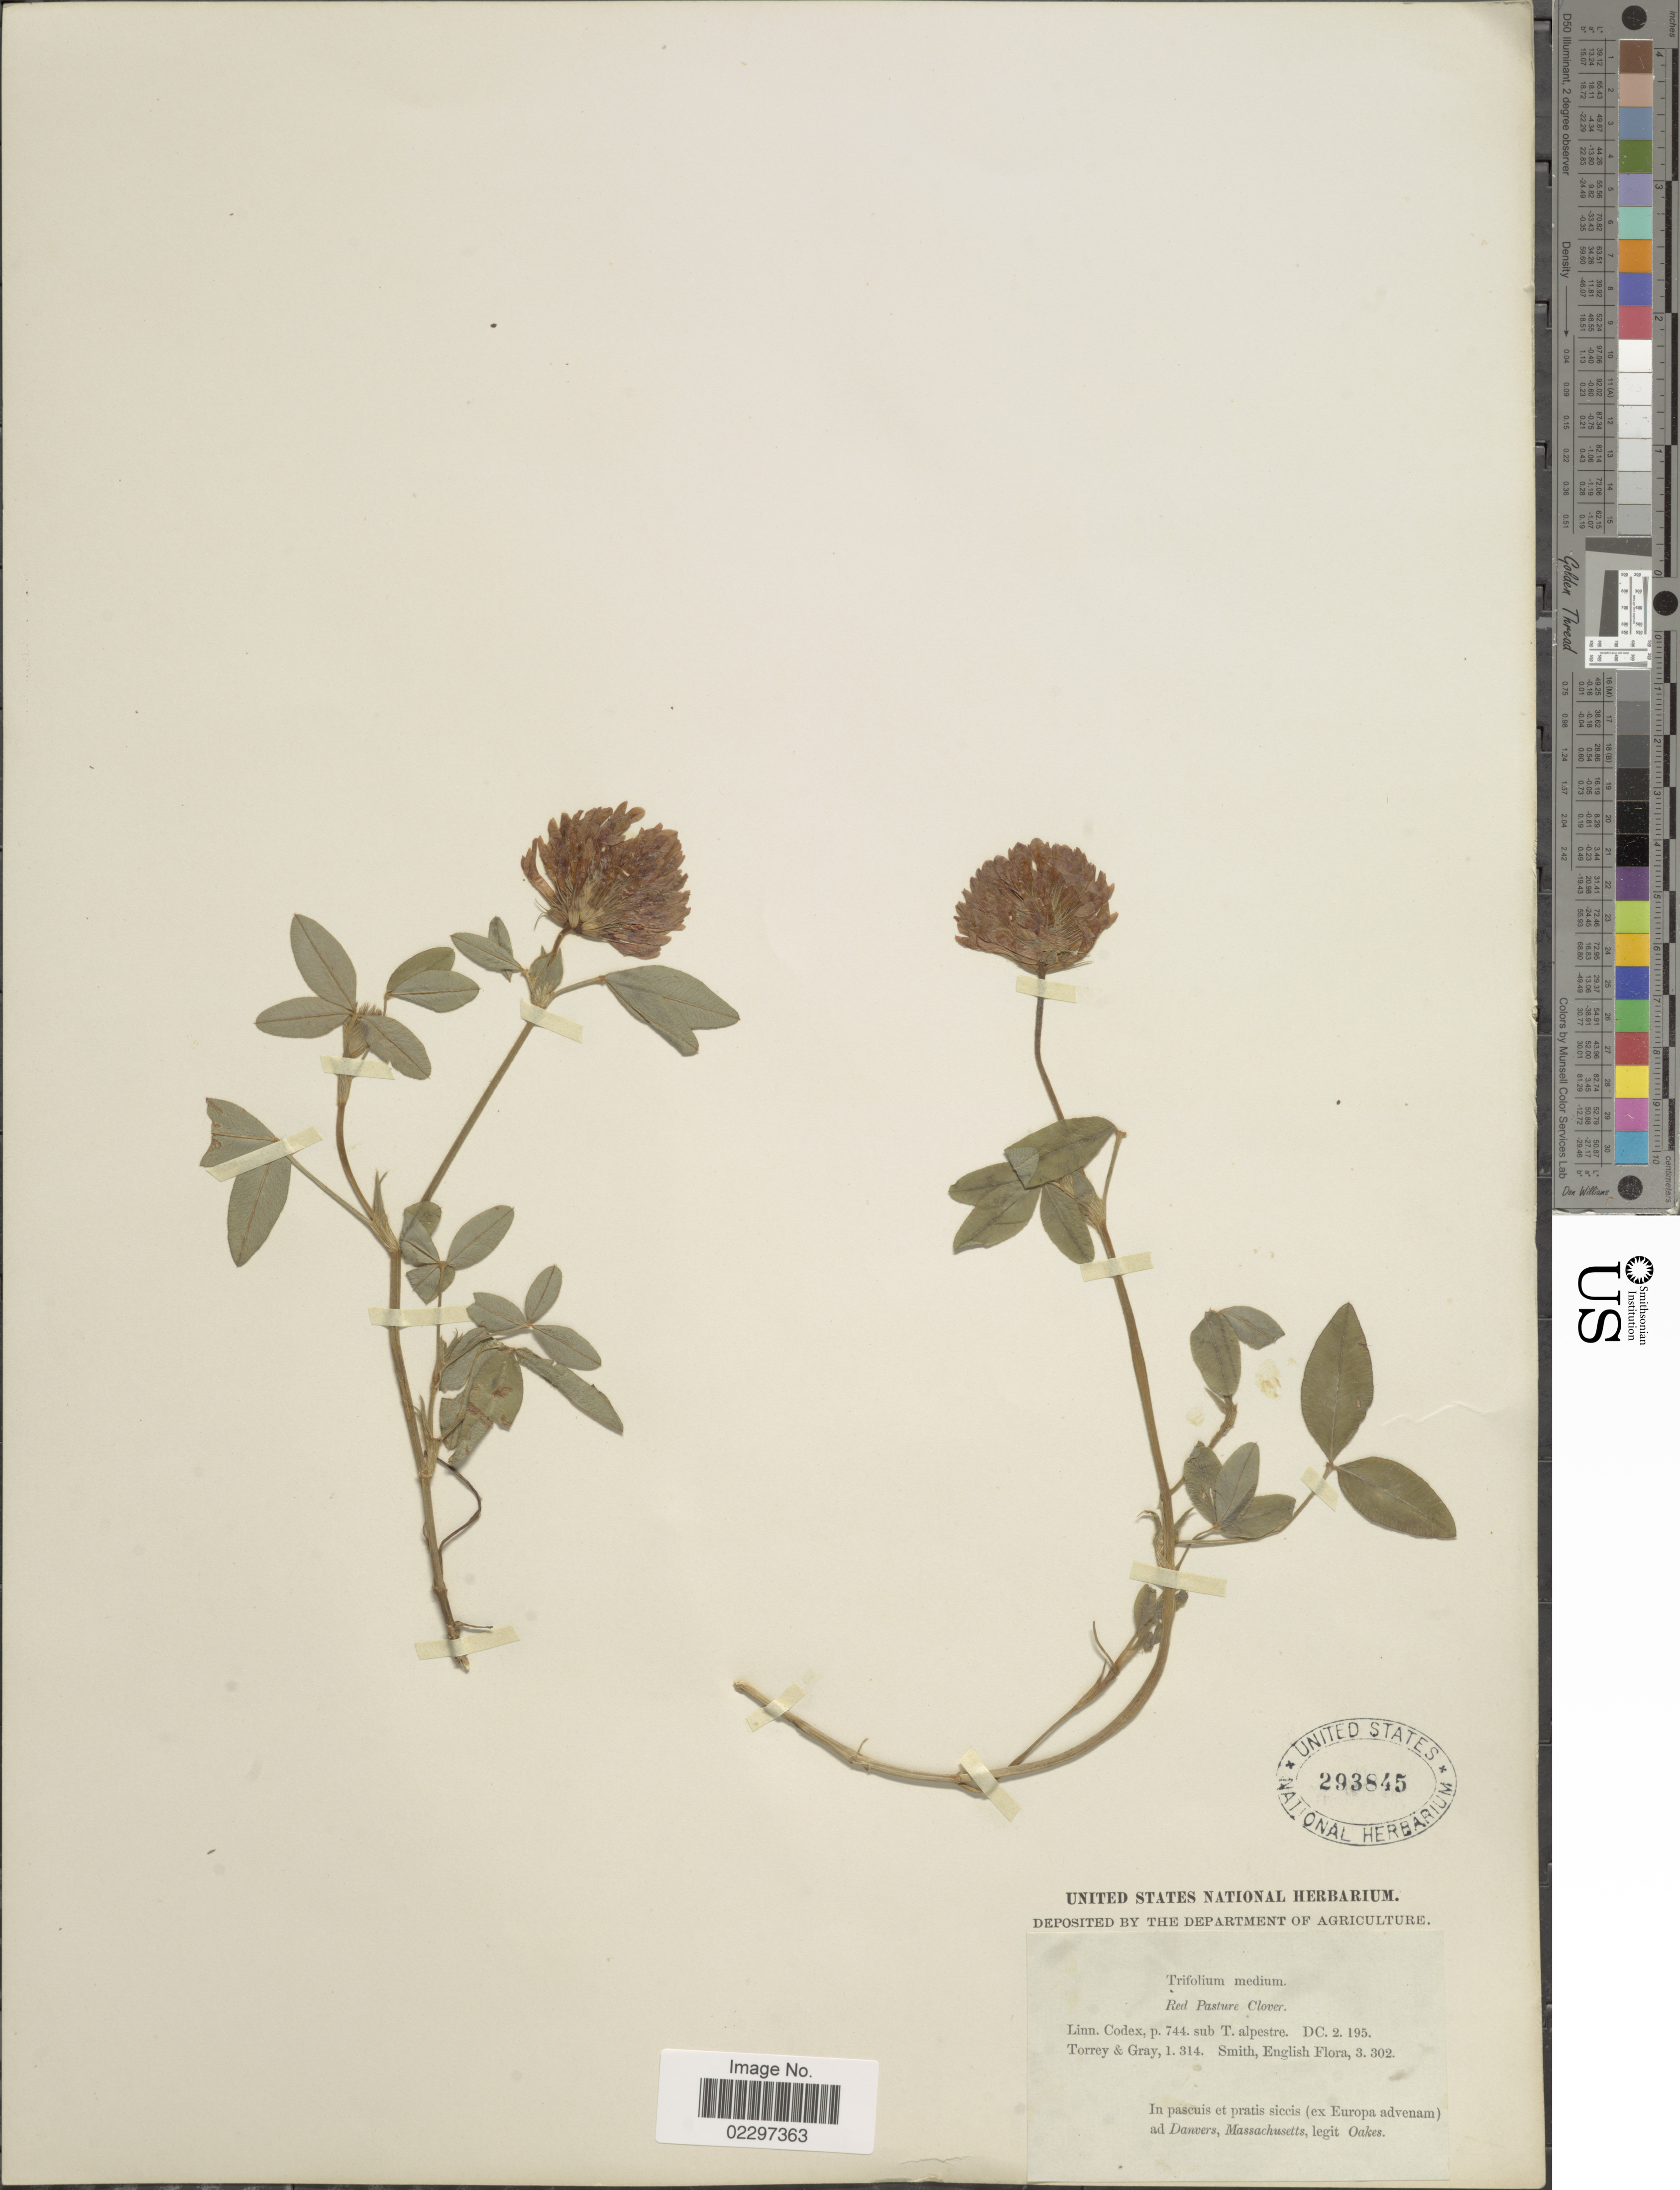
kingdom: Plantae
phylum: Tracheophyta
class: Magnoliopsida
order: Fabales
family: Fabaceae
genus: Trifolium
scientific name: Trifolium medium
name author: L.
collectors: -. Oakes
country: United States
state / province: Massachusetts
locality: In pascuis et pratis siccis ad Danvers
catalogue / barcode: US 293845